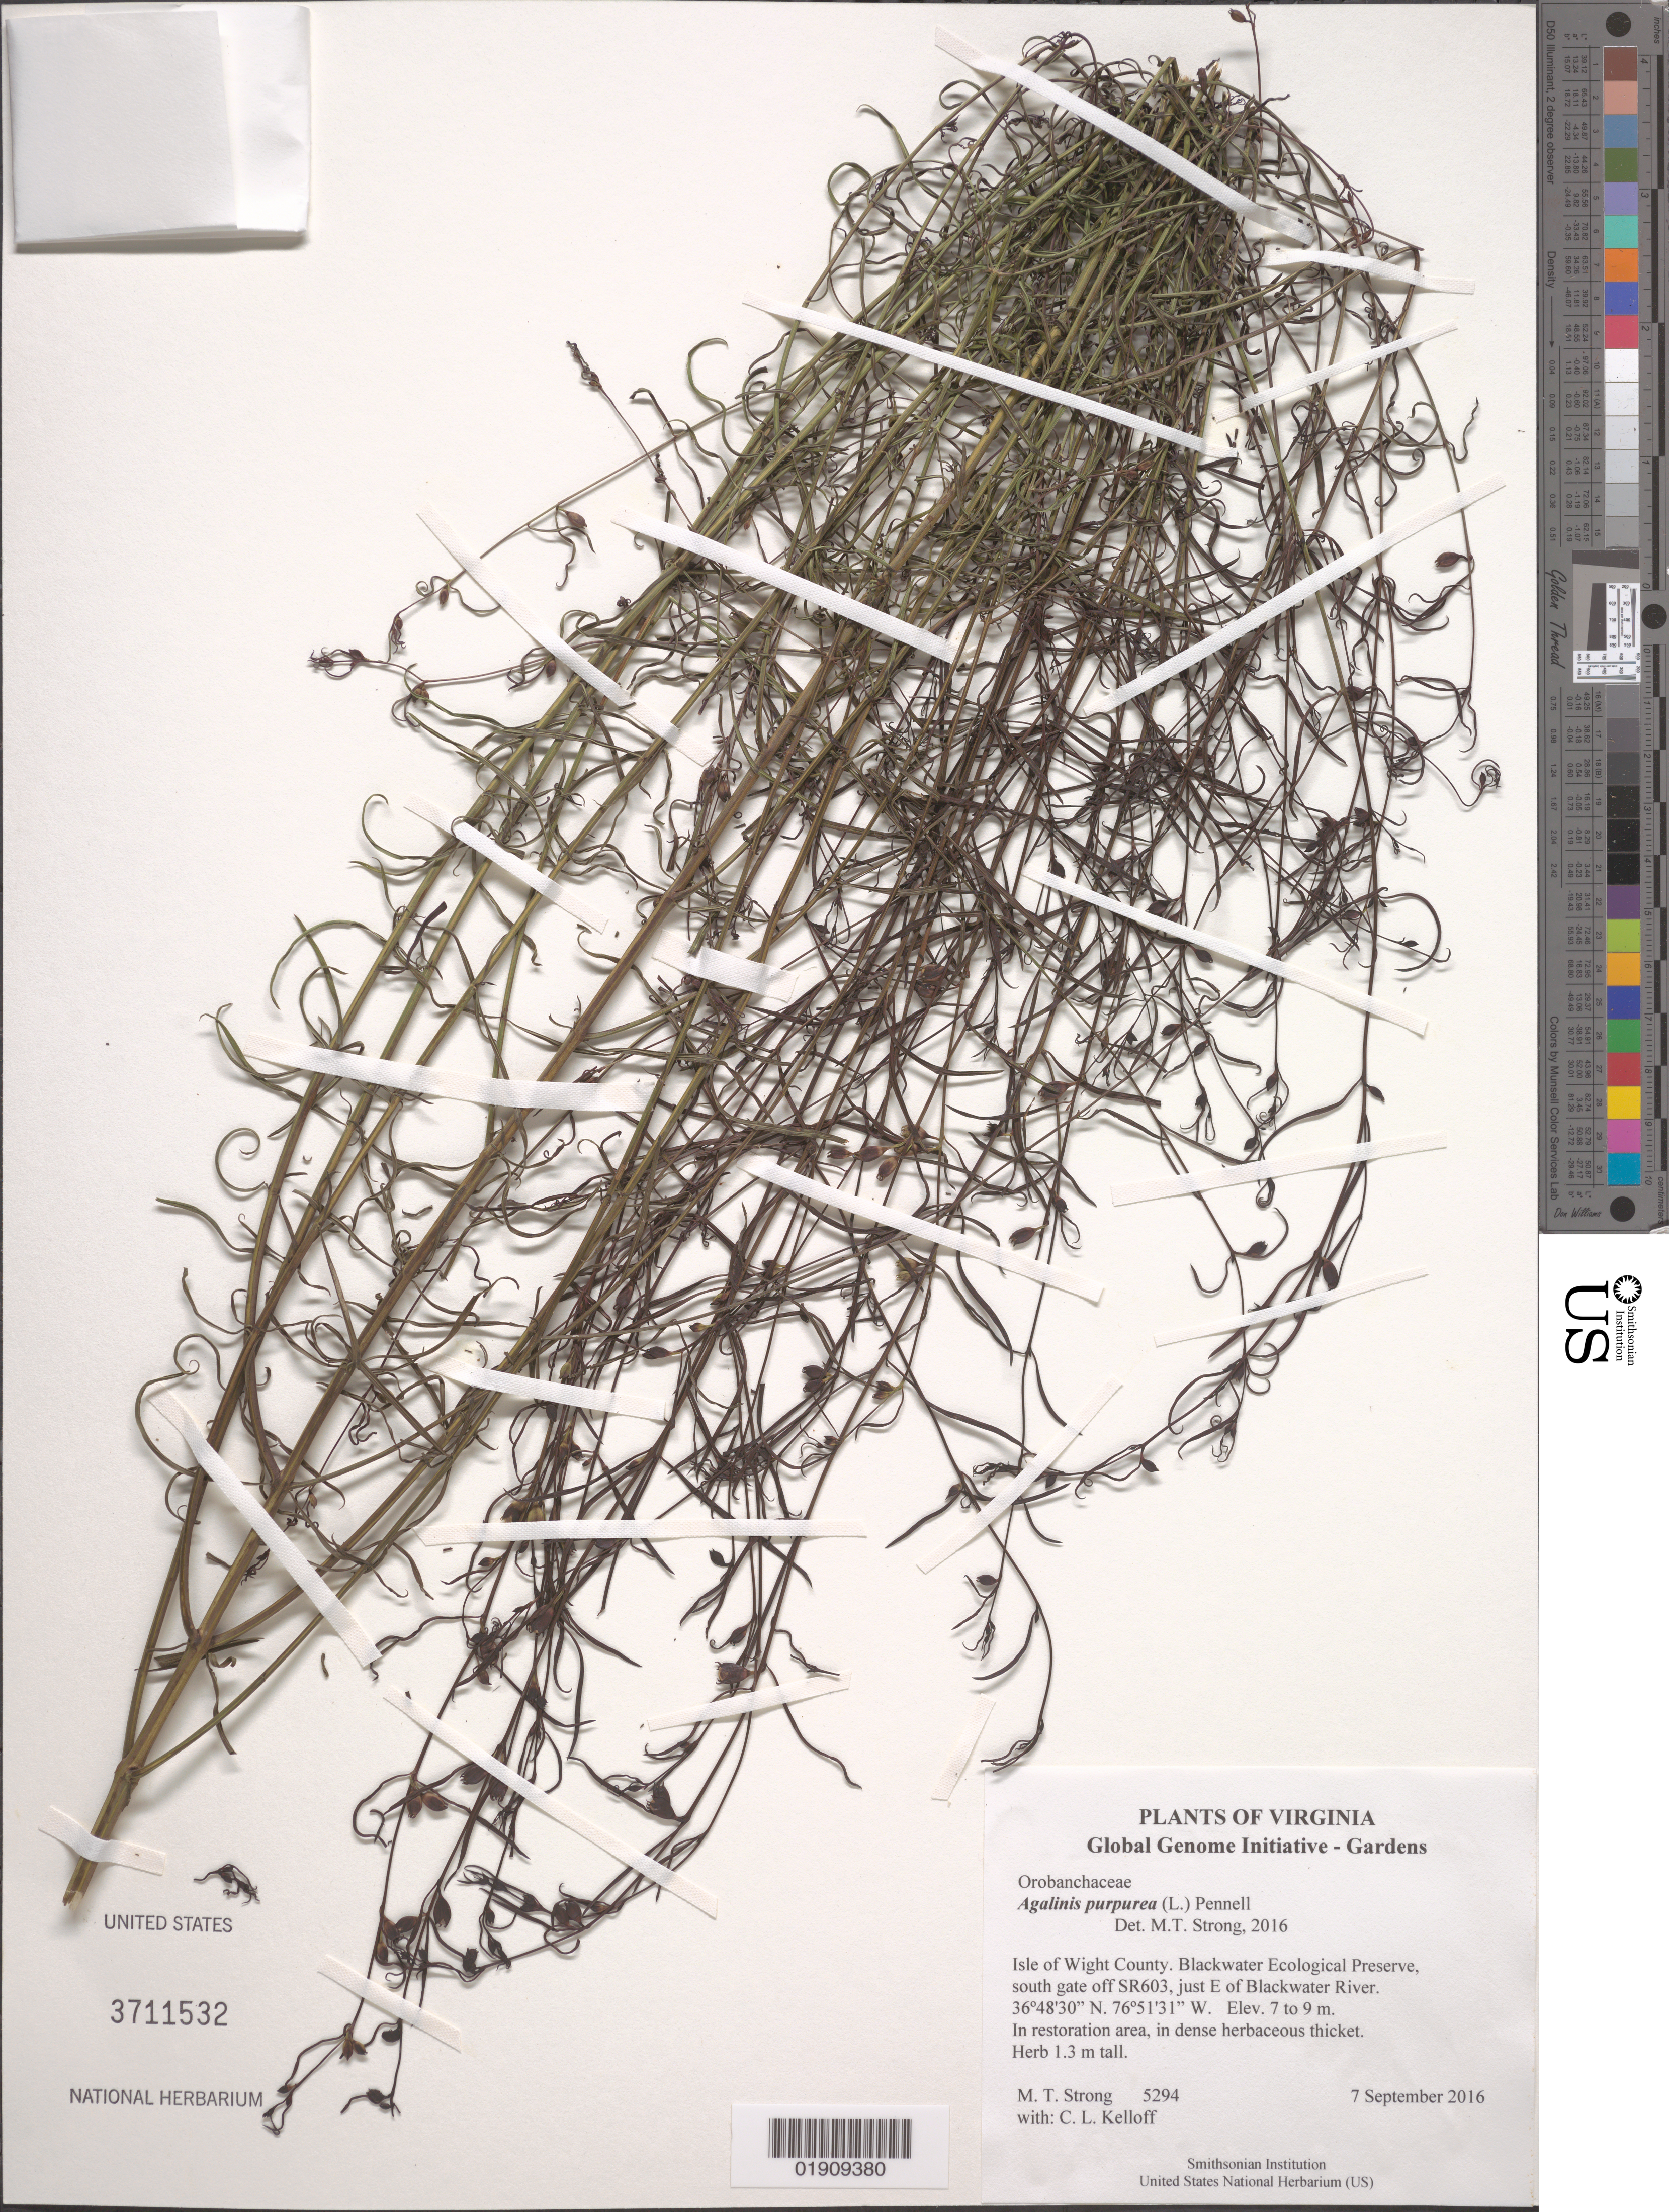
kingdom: Plantae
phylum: Tracheophyta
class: Magnoliopsida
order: Lamiales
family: Orobanchaceae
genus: Agalinis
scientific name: Agalinis purpurea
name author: (L.) Pennell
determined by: Strong, Mark T., (BOT), Smithsonian Institution - National Museum of Natural History (UNITED STATES)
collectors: M. T. Strong & C. L. Kelloff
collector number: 5294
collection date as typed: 7 September 2016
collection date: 2016-09-07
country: United States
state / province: Virginia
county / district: Isle of Wight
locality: Blackwater Ecological Preserve, south gate off SR603, just E of Blackwater River.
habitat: In restoration area, in dense herbaceous thicket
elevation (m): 7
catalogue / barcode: US 3711532